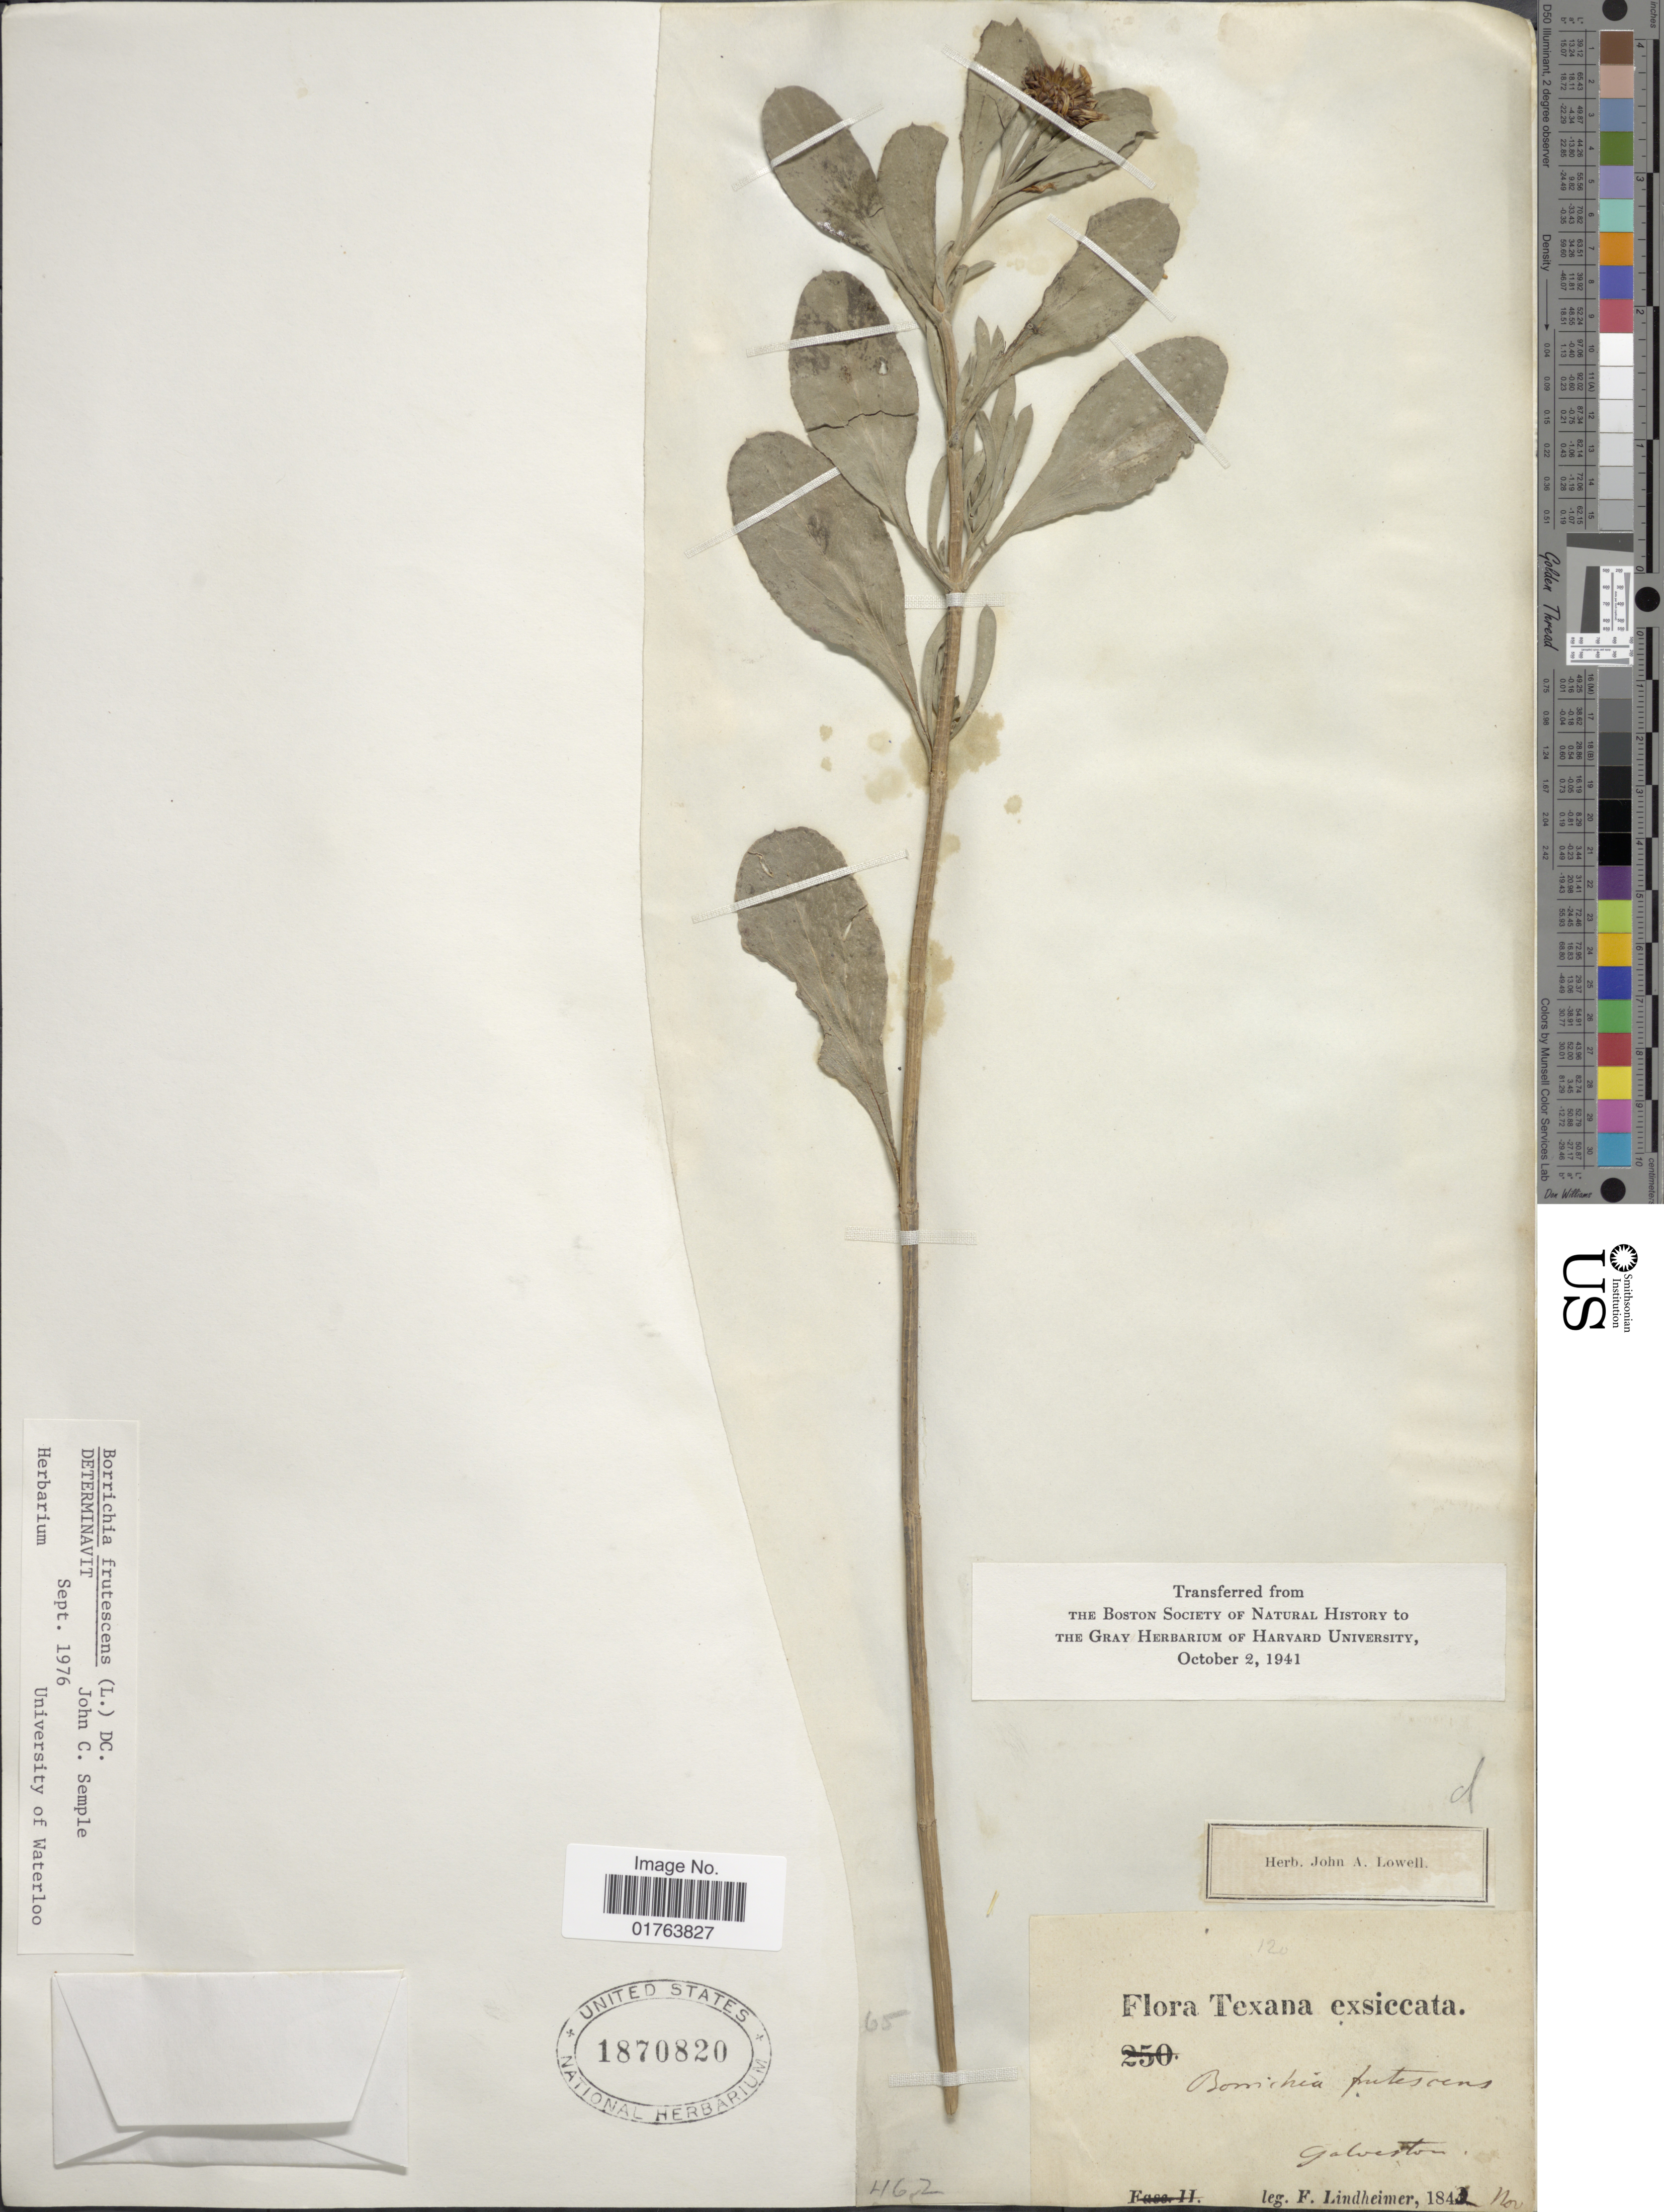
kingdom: Plantae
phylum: Tracheophyta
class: Magnoliopsida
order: Asterales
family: Asteraceae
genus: Borrichia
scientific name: Borrichia frutescens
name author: (L.) DC.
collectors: F. Lindheimer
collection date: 1843-11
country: United States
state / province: Texas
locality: Galveston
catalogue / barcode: US 1870820